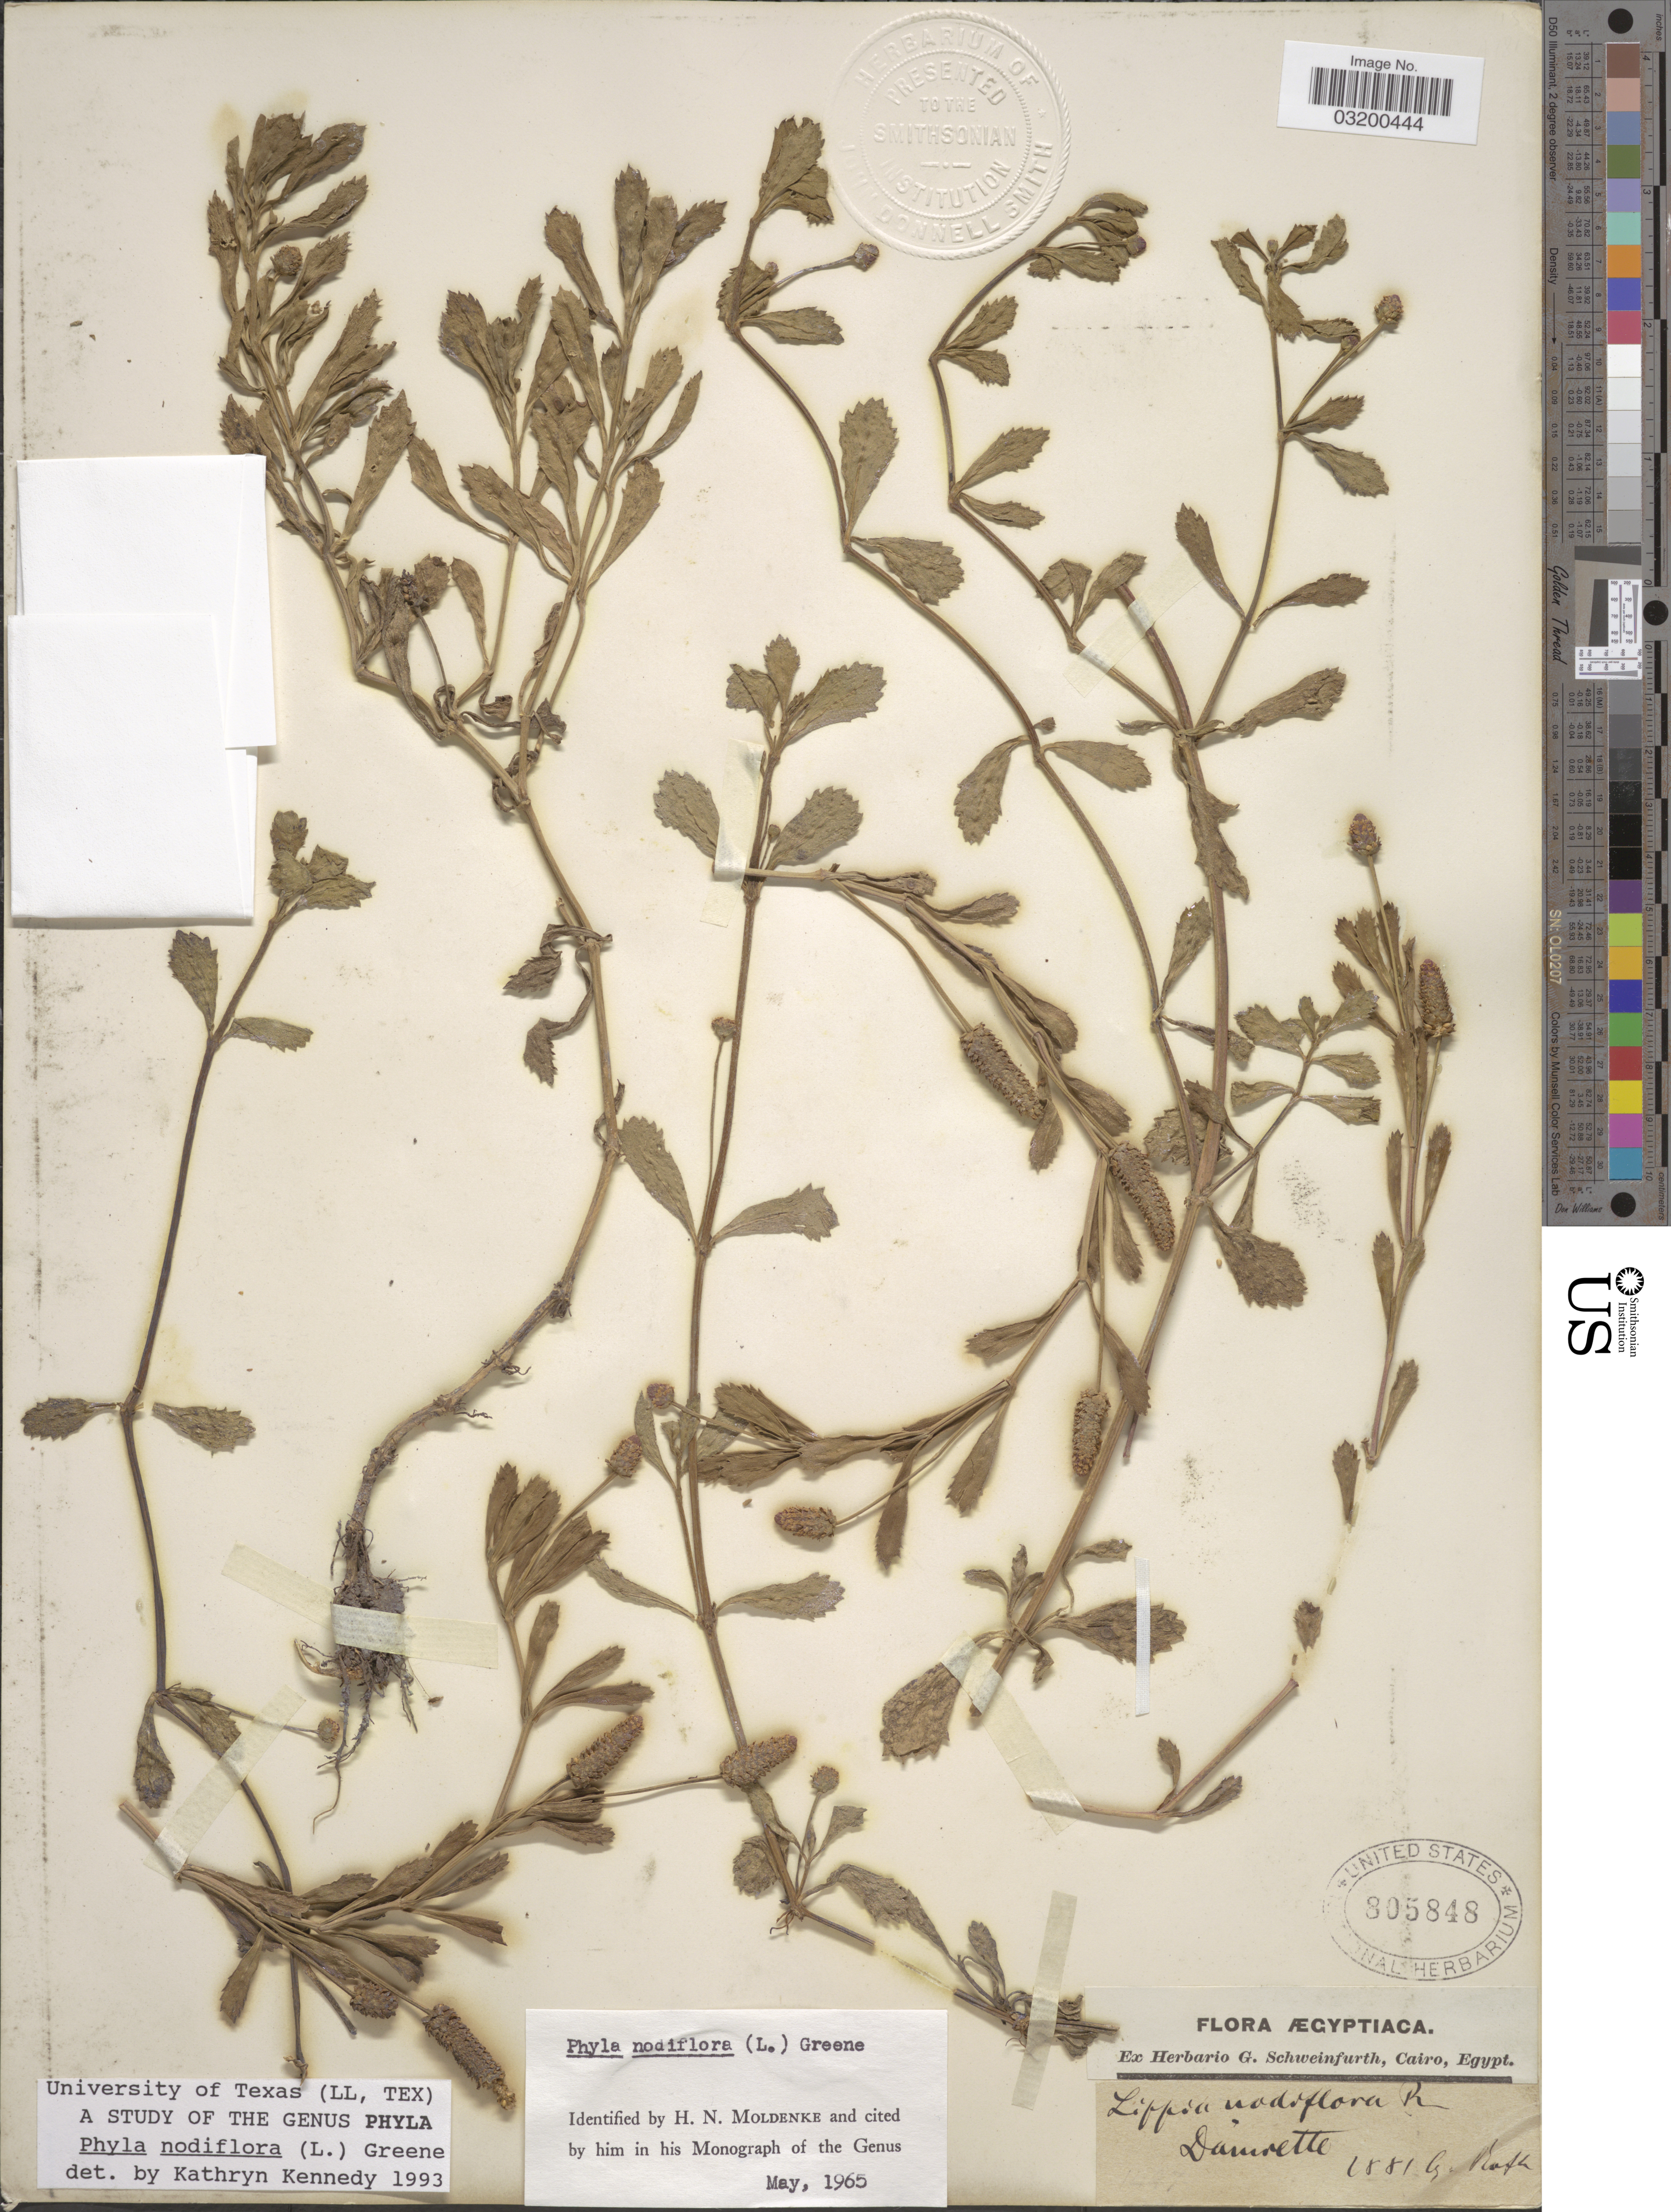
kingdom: Plantae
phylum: Tracheophyta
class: Magnoliopsida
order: Lamiales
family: Verbenaceae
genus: Phyla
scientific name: Phyla nodiflora var. nodiflora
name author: (L.) Greene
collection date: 1881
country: Egypt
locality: Damiette.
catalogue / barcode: US 805848